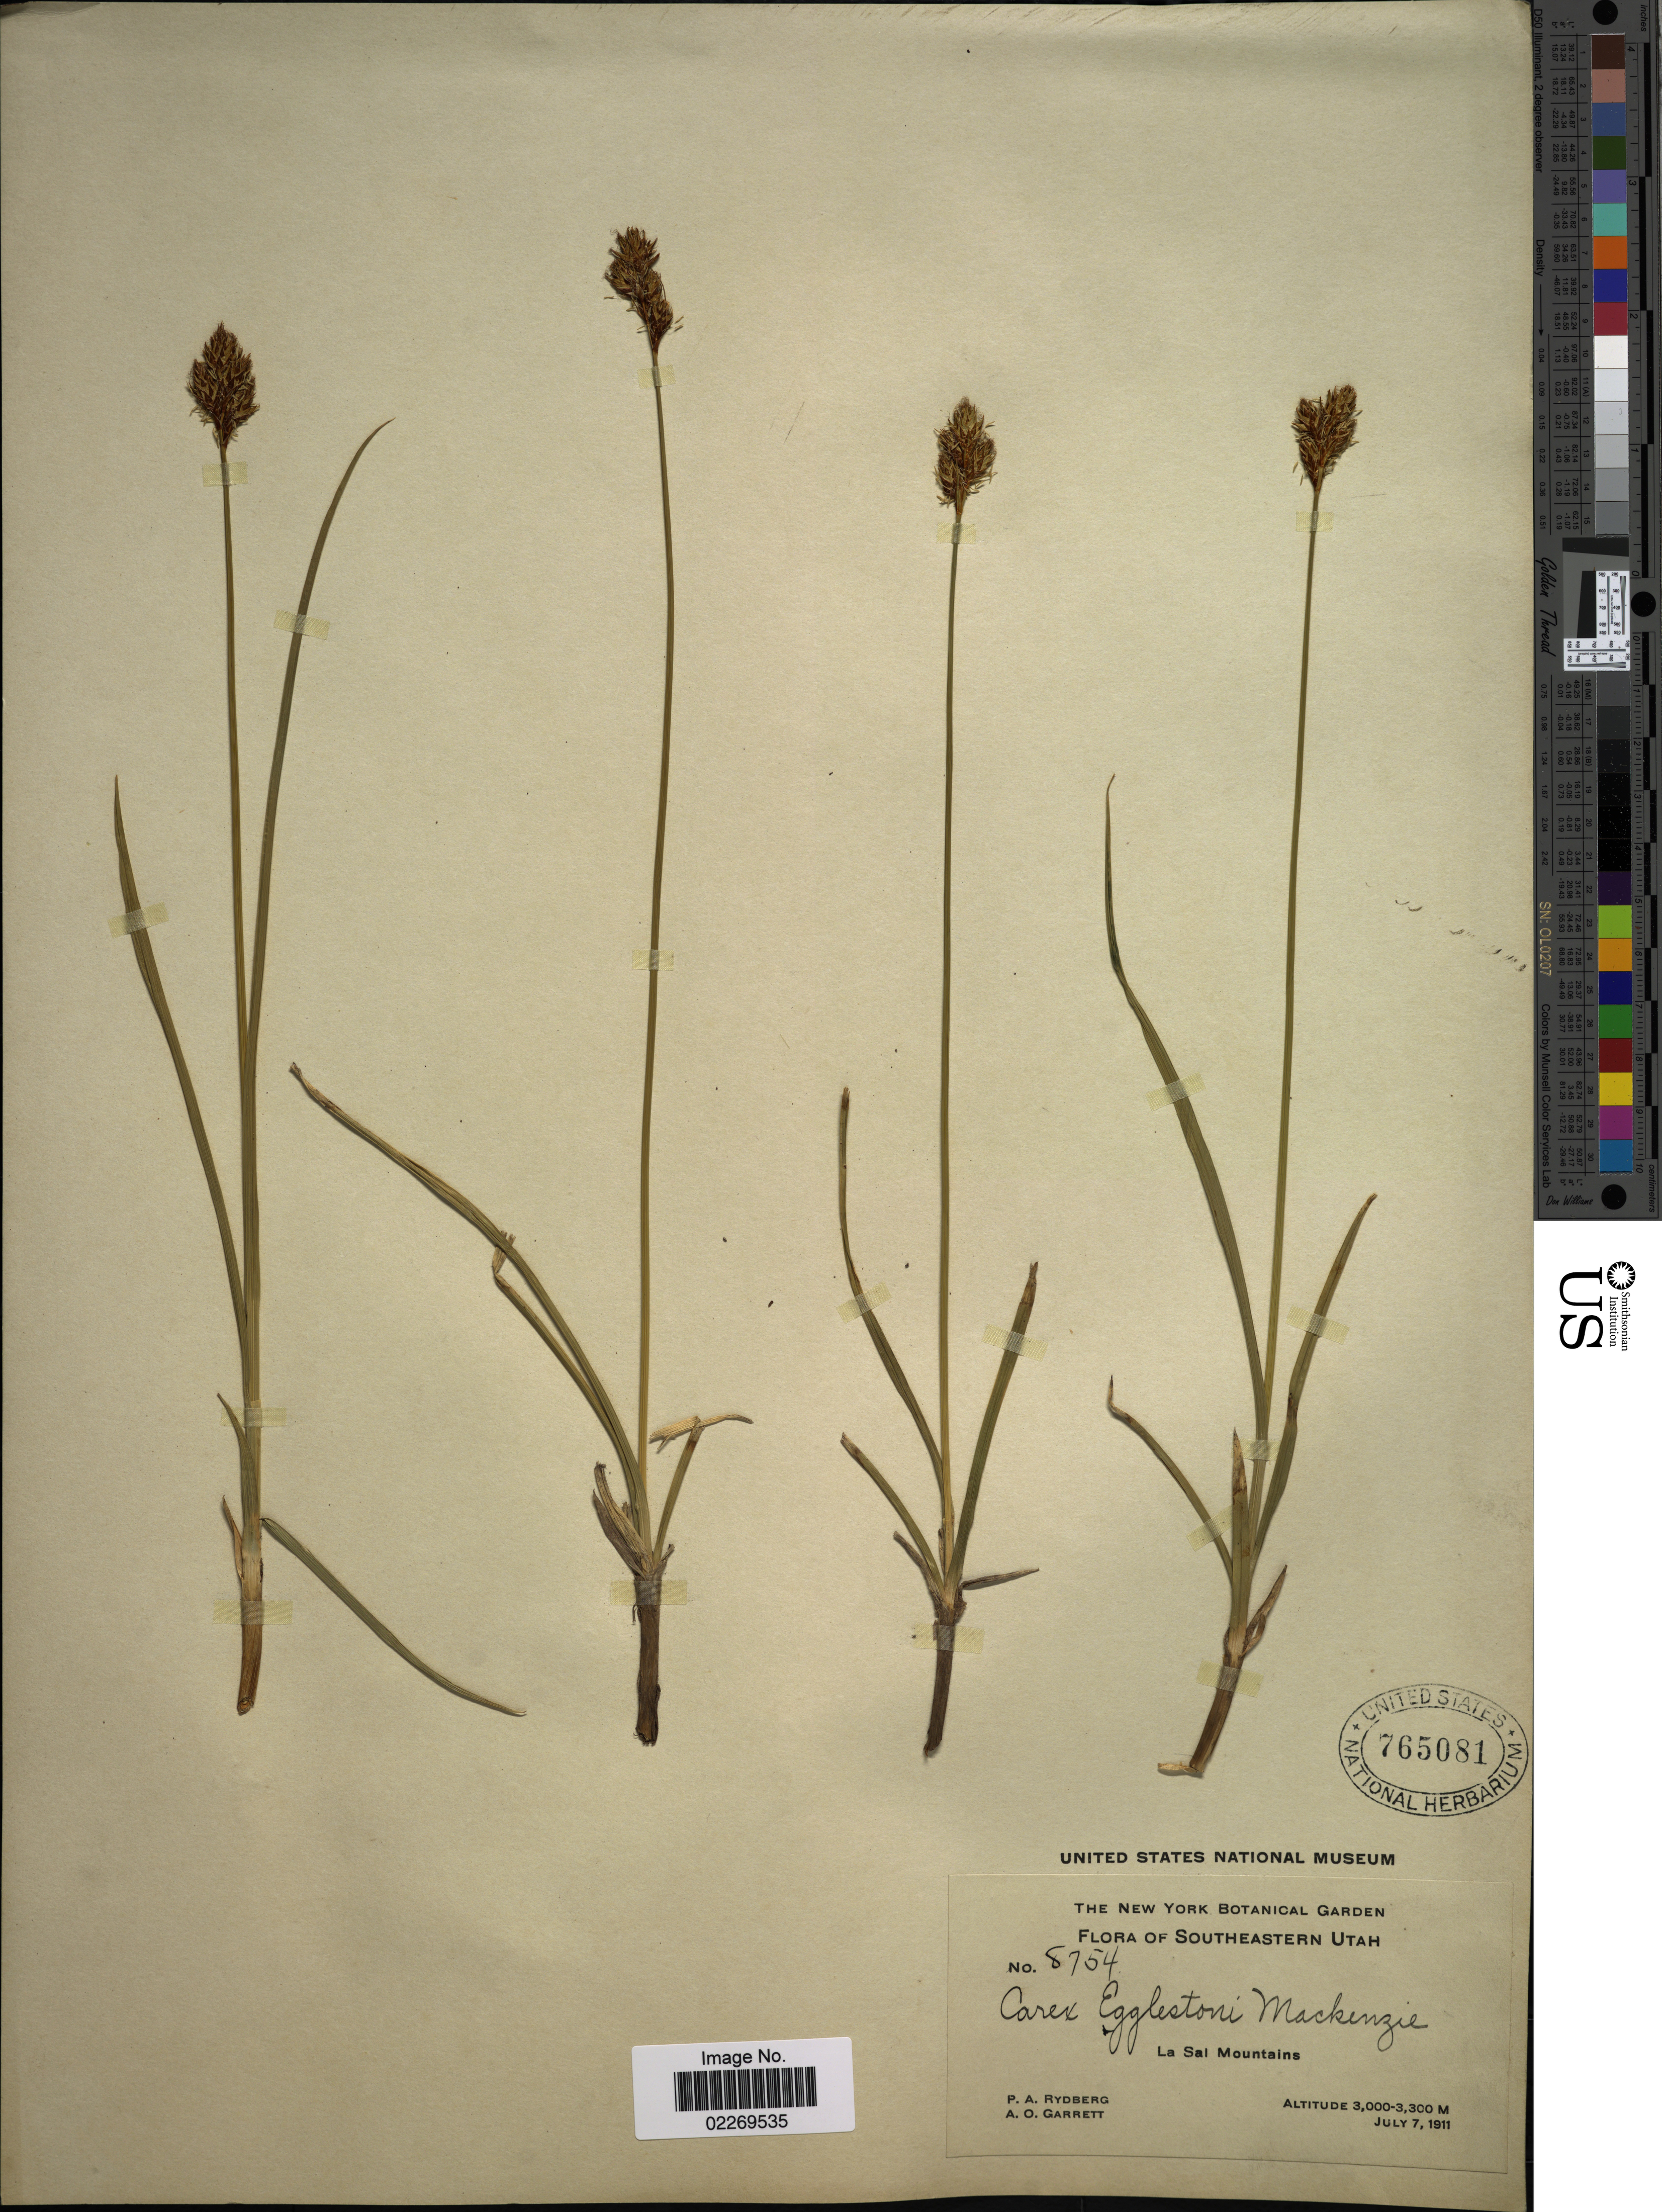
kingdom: Plantae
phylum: Tracheophyta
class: Liliopsida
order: Poales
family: Cyperaceae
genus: Carex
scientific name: Carex egglestonii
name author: Mack.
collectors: P. A. Rydberg & A. O. Garrett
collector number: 8755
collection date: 1911-07-07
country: United States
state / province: Utah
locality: Southeastern Utah, La Sal Mountains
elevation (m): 3000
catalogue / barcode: US 765081